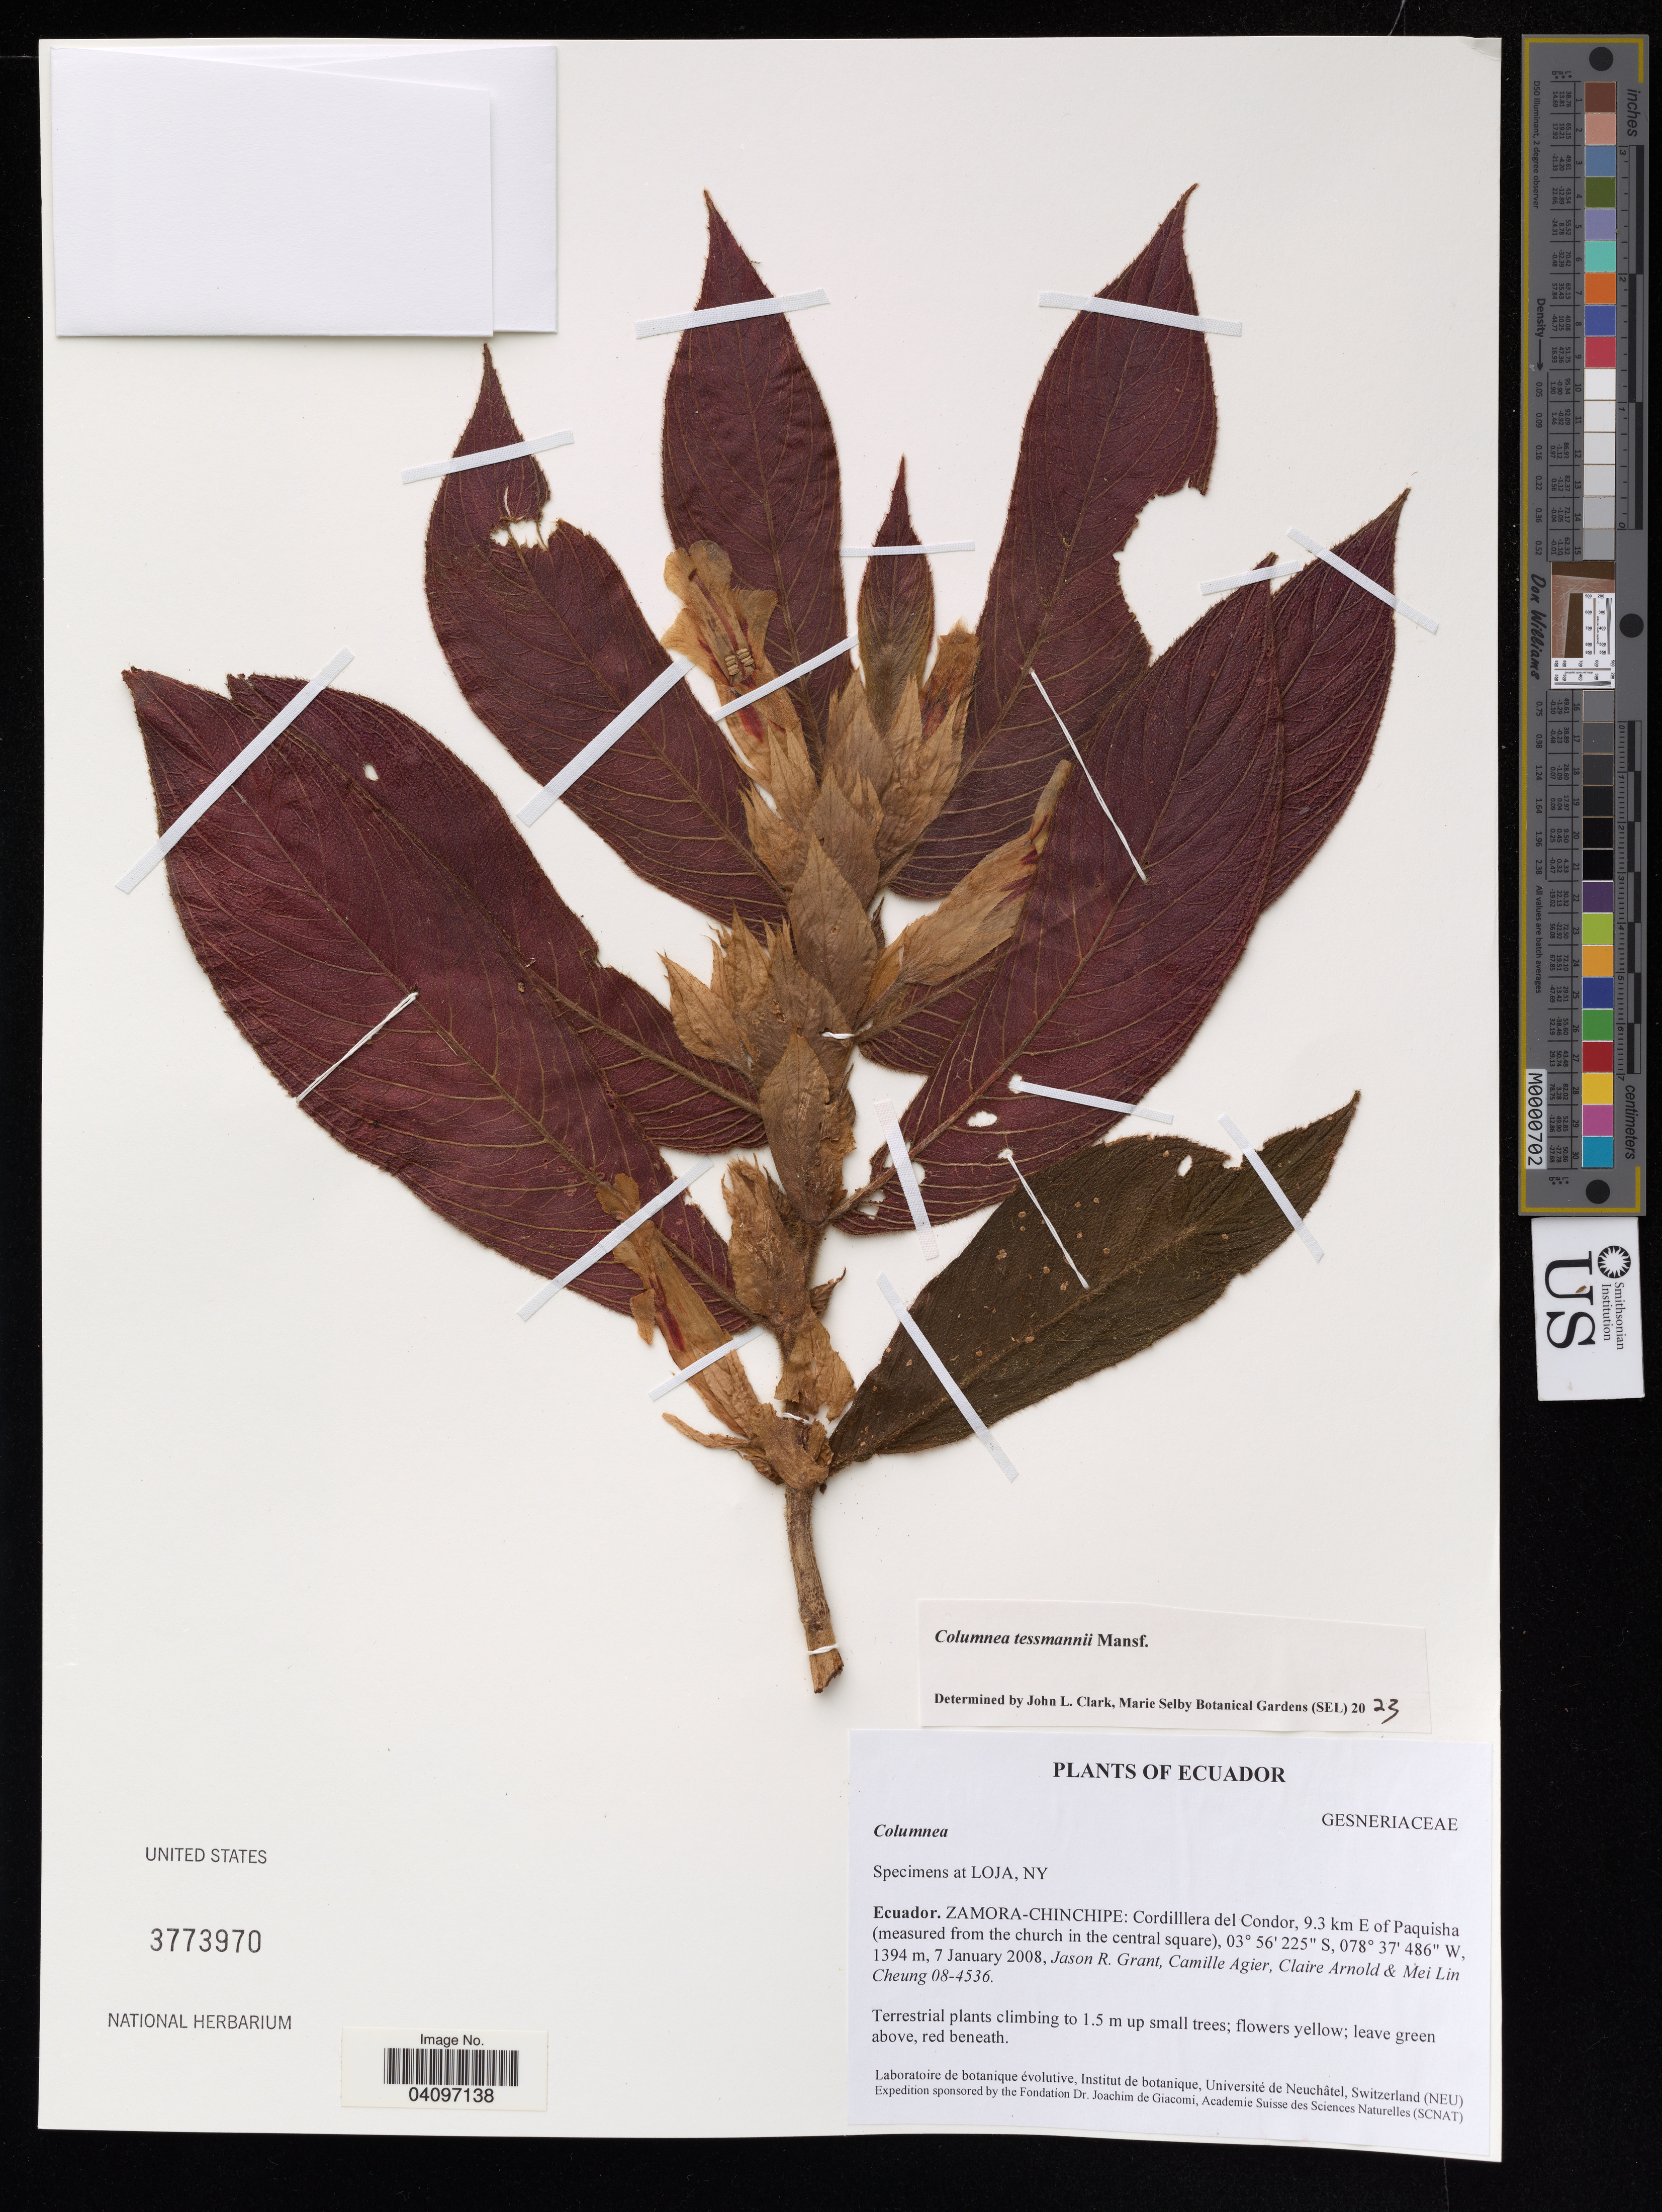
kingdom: Plantae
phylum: Tracheophyta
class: Magnoliopsida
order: Lamiales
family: Gesneriaceae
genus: Columnea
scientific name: Columnea sp.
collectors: J. R. Grant, C. Agier, C. Arnold & M. Cheung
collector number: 08-4536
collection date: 2008-01-07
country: Ecuador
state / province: Zamora-Chinchipe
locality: Cordilllera del Condor, 9.3 km E of Paquisha (measured from the church in the central square).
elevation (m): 1937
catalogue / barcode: US 3773970